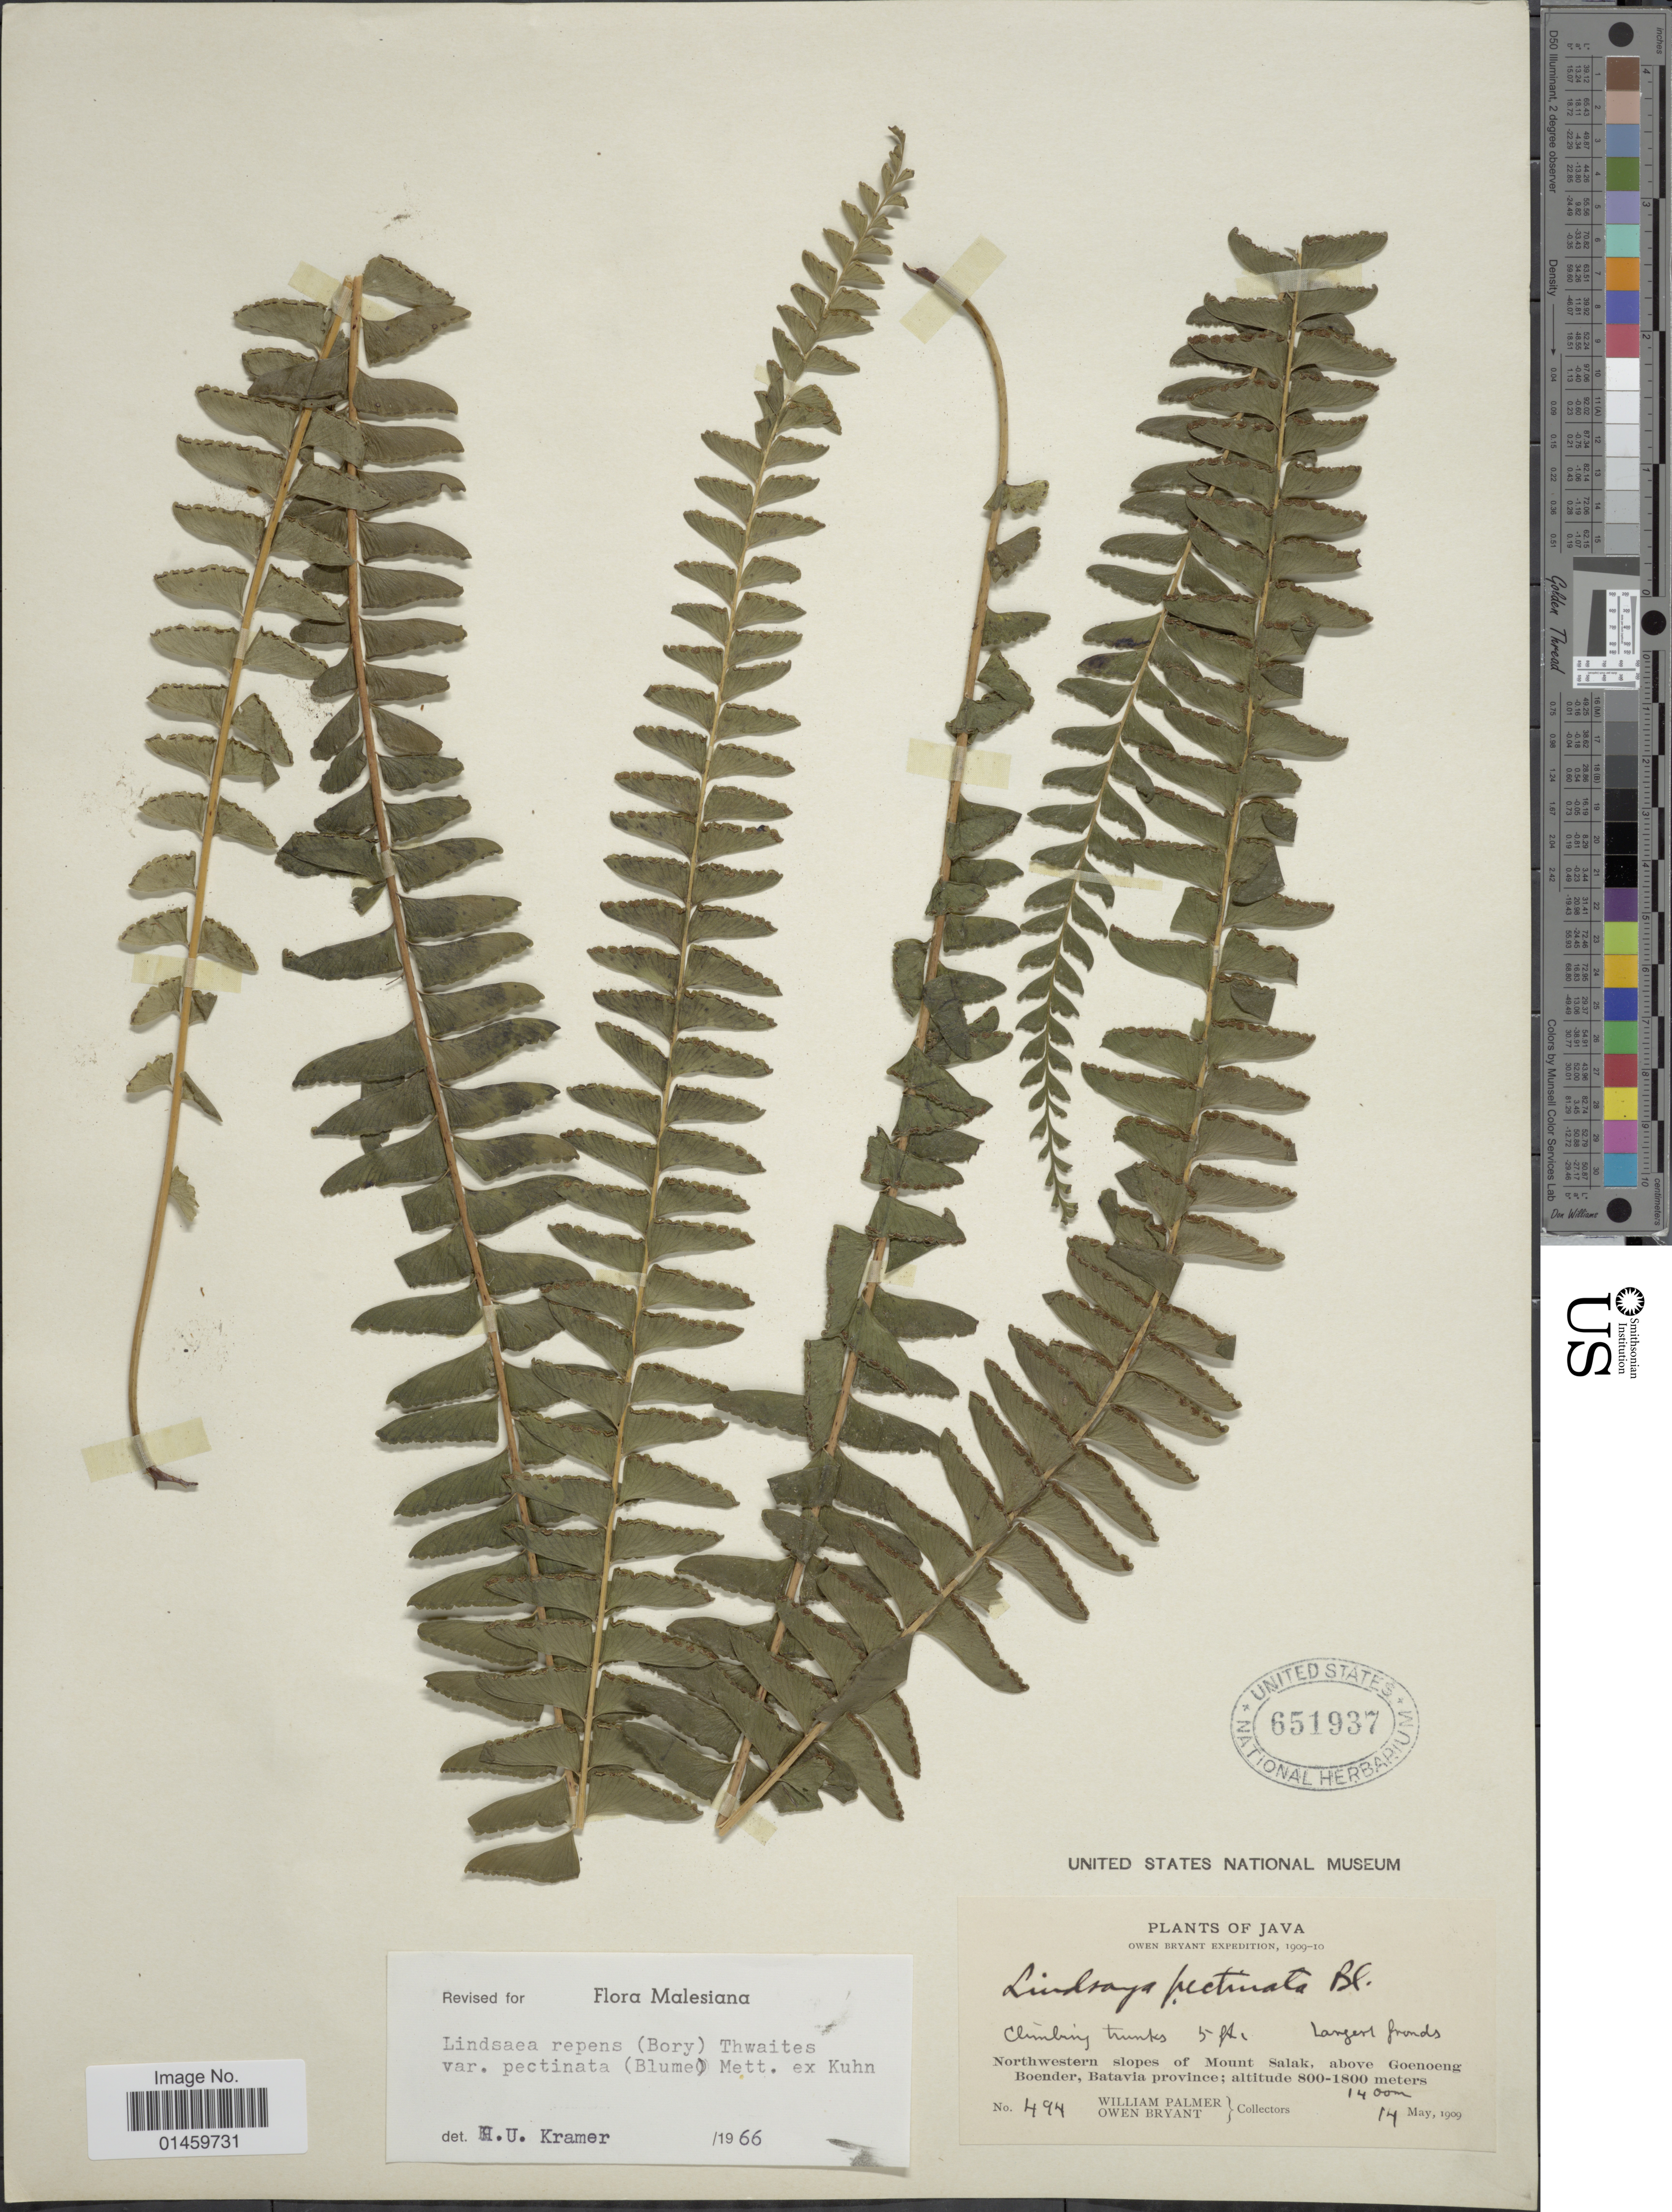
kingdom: Plantae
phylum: Tracheophyta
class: Polypodiopsida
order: Polypodiales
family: Lindsaeaceae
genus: Lindsaea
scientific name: Lindsaea repens var. pectinata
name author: (Blume) Mett.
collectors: W. Palmer & O. Bryant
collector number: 494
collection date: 1909-05-14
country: Indonesia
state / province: Java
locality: Northwestern slopes of Mount Salak, above Goenoeng Boender, Batavia province.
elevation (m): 1400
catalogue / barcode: US 651937